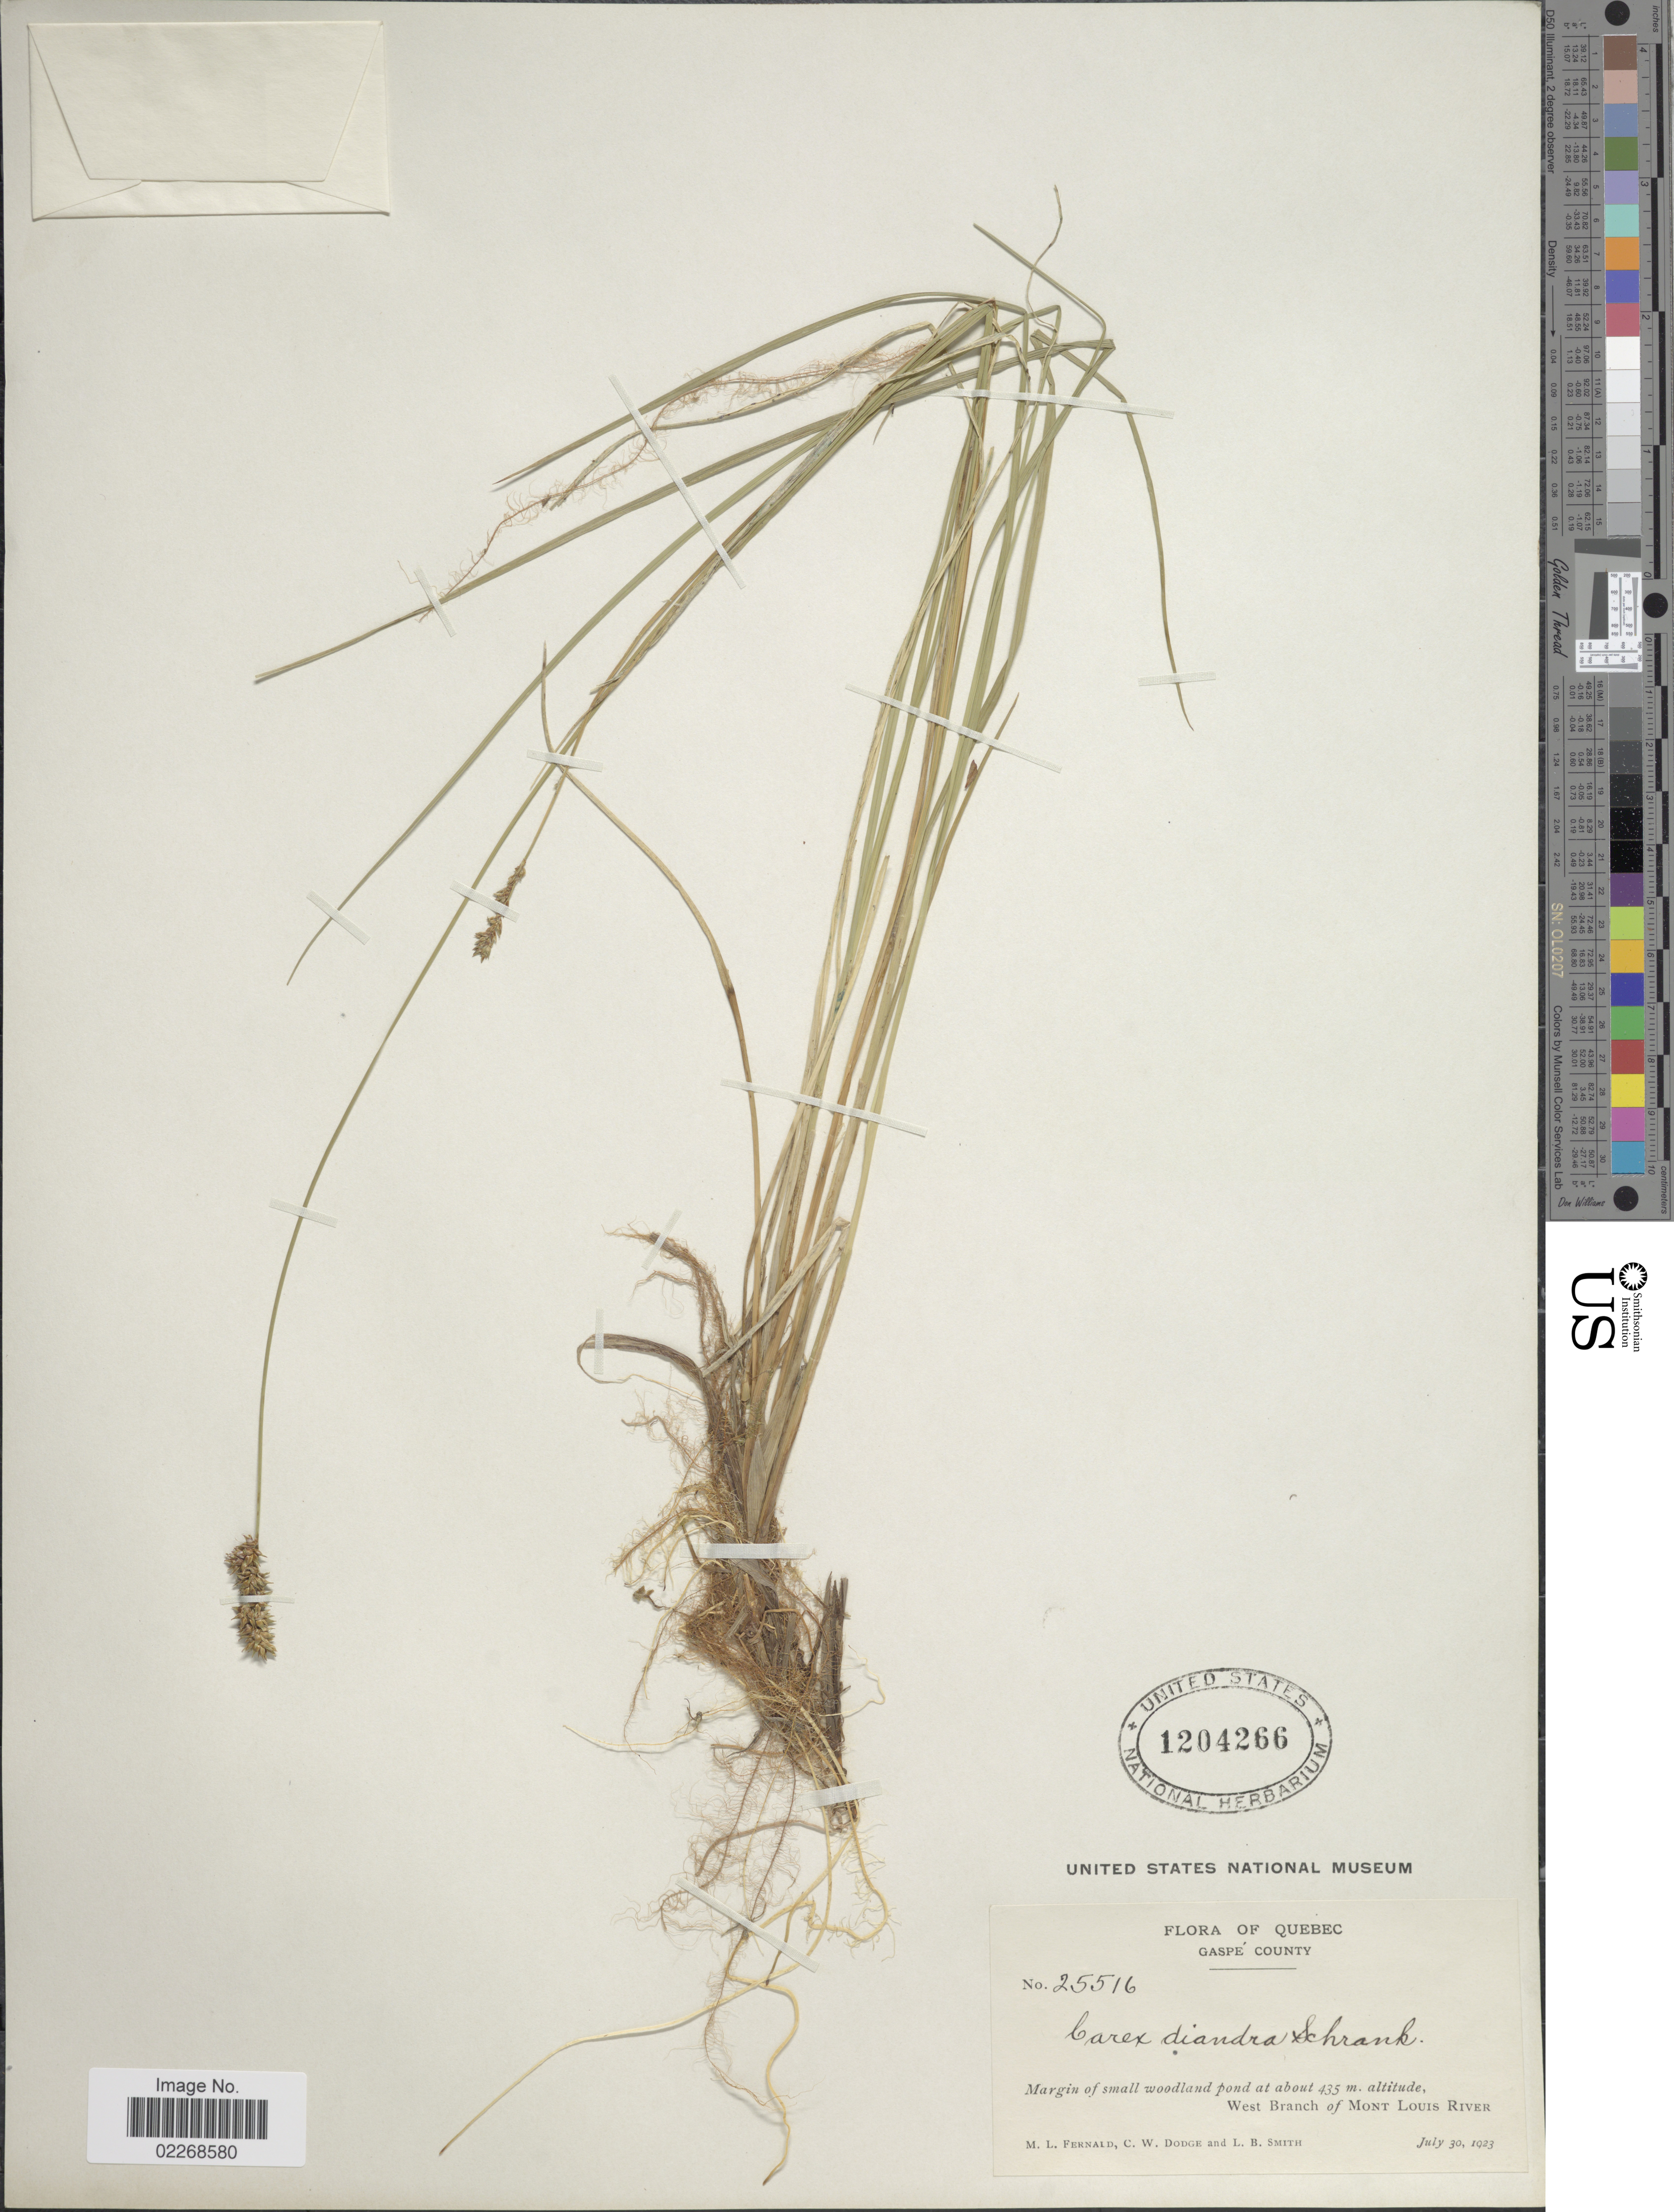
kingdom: Plantae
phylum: Tracheophyta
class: Liliopsida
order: Poales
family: Cyperaceae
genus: Carex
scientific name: Carex diandra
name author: Schrank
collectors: M. L. Fernald, C. Dodge & L. Smith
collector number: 25516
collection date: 1923-07-30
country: Canada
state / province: Quebec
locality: Gaspe County, Margin of small woodland pond at West Branch of Mont Louis River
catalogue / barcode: US 1204266